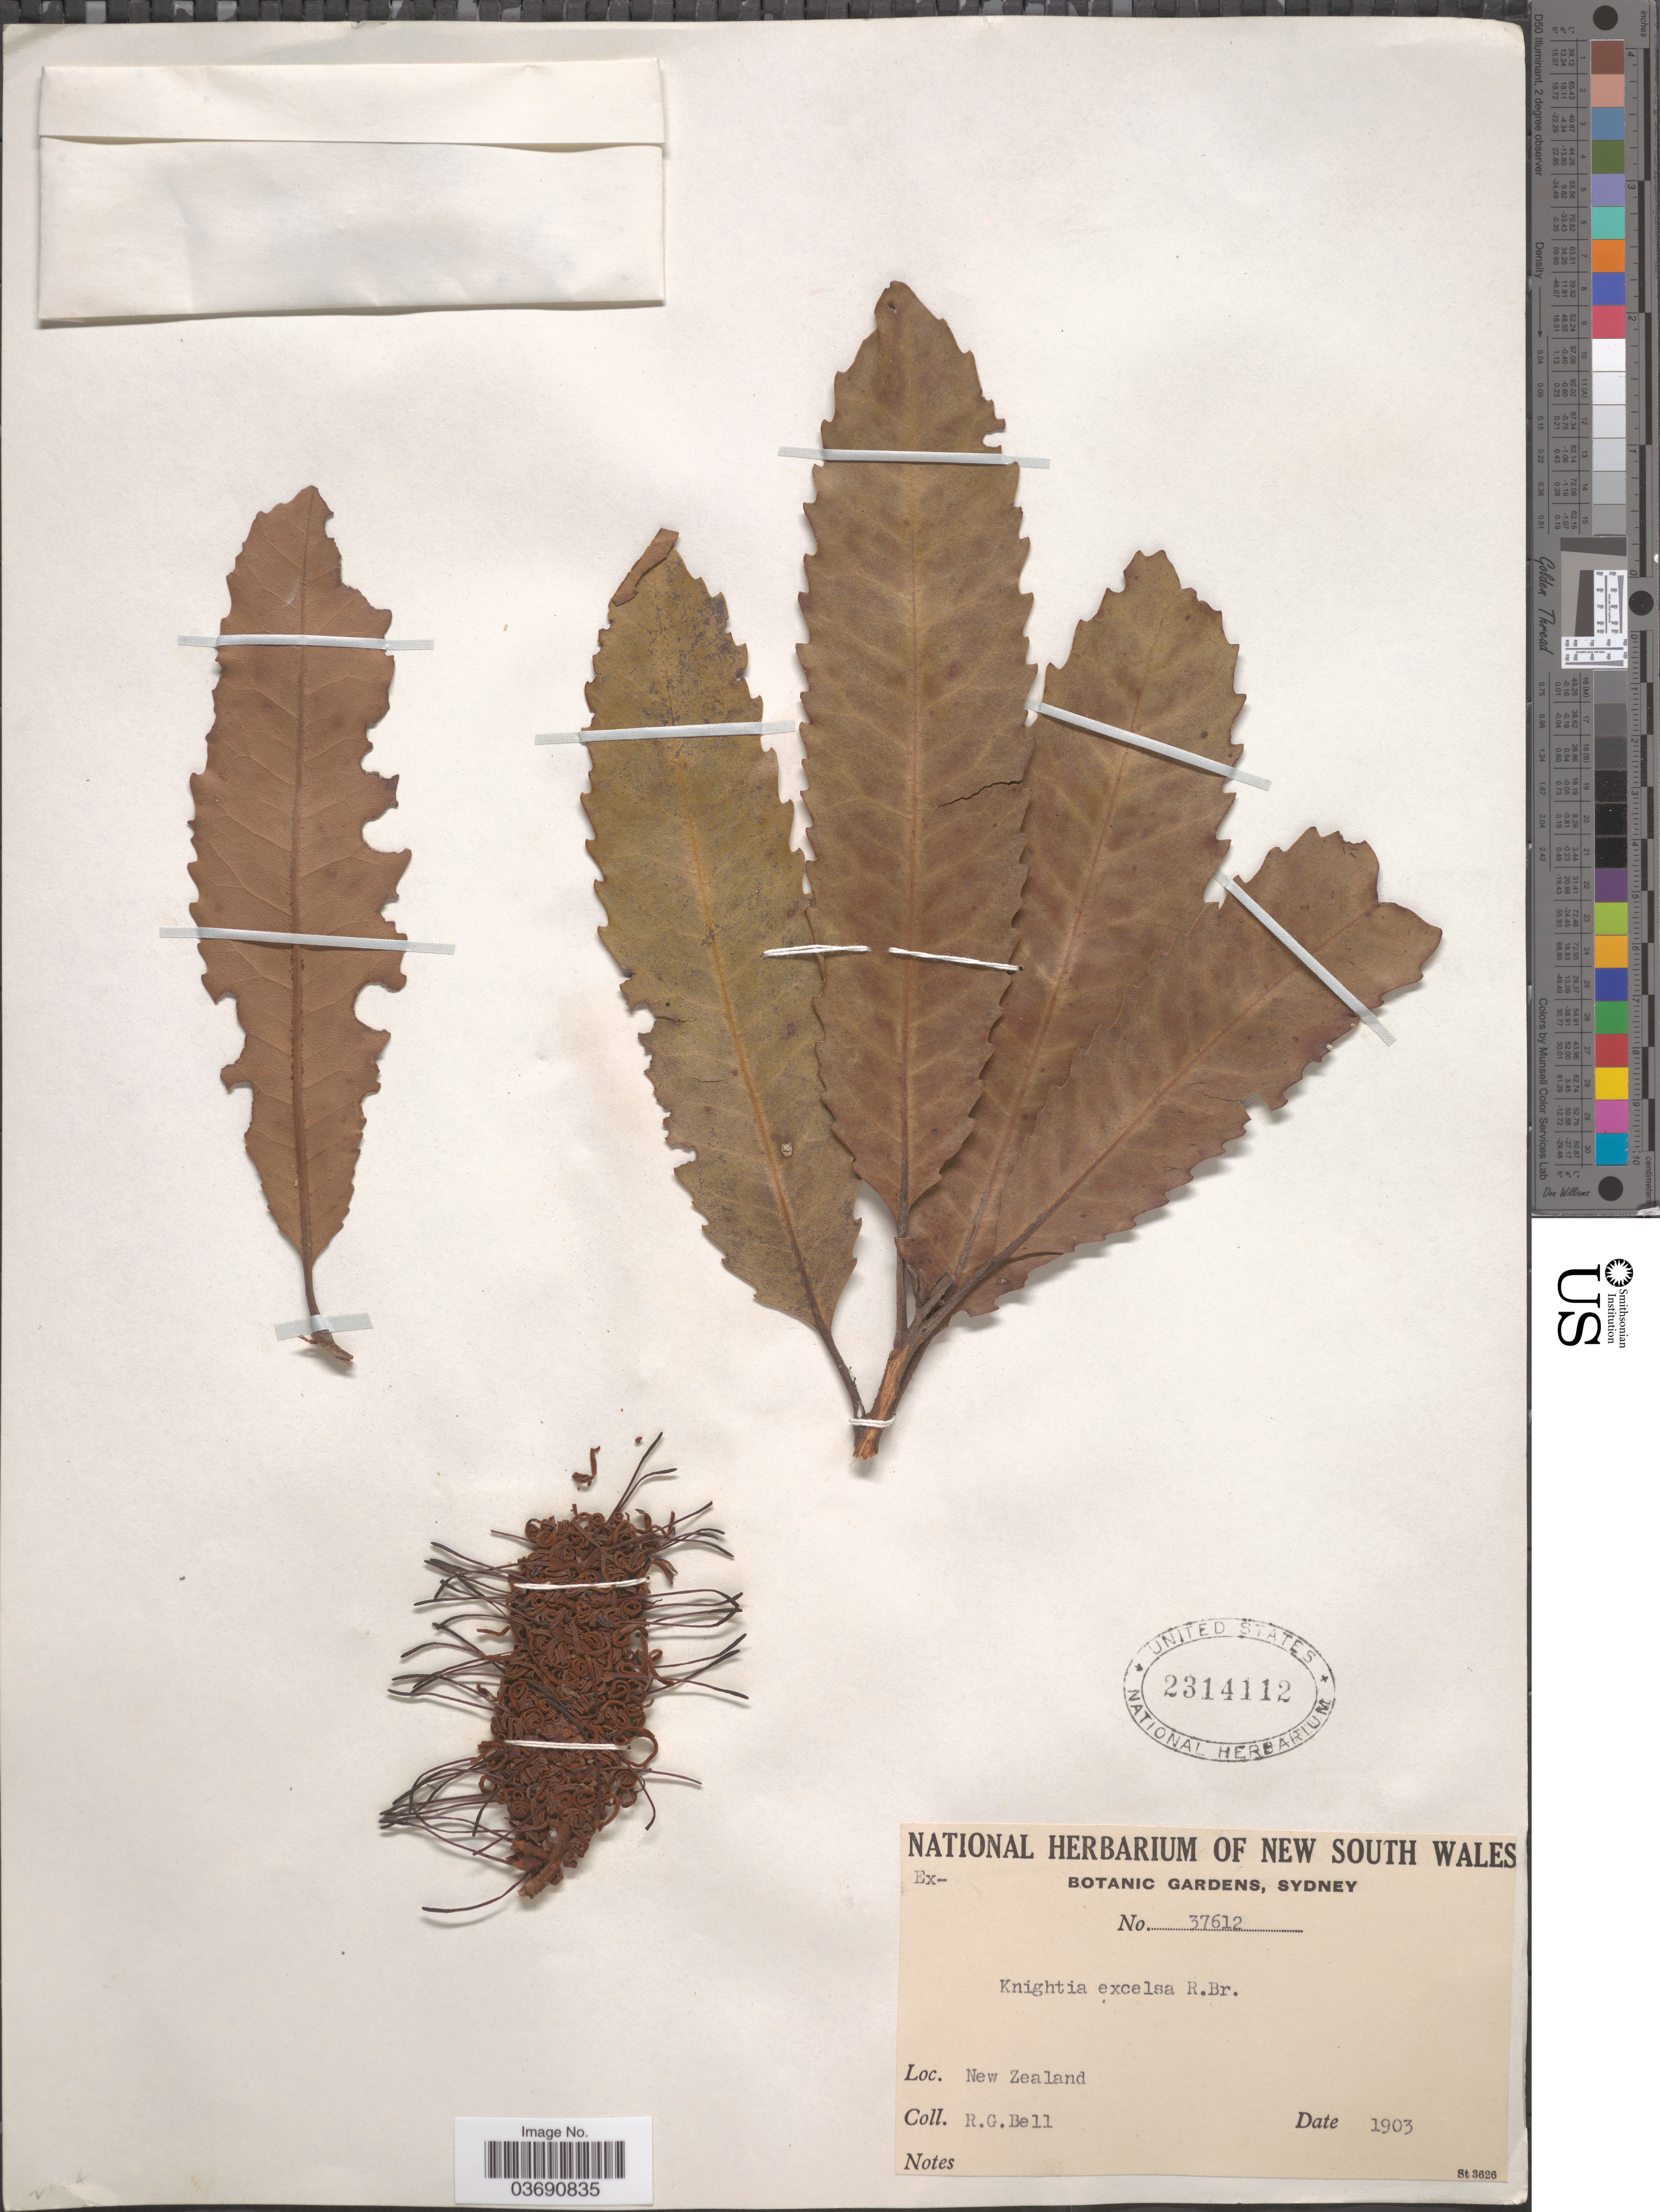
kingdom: Plantae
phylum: Tracheophyta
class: Magnoliopsida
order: Proteales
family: Proteaceae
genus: Knightia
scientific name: Knightia excelsa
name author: R. Br.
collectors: C. R. Bell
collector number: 37612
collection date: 1903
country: New Zealand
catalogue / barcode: US 2314112